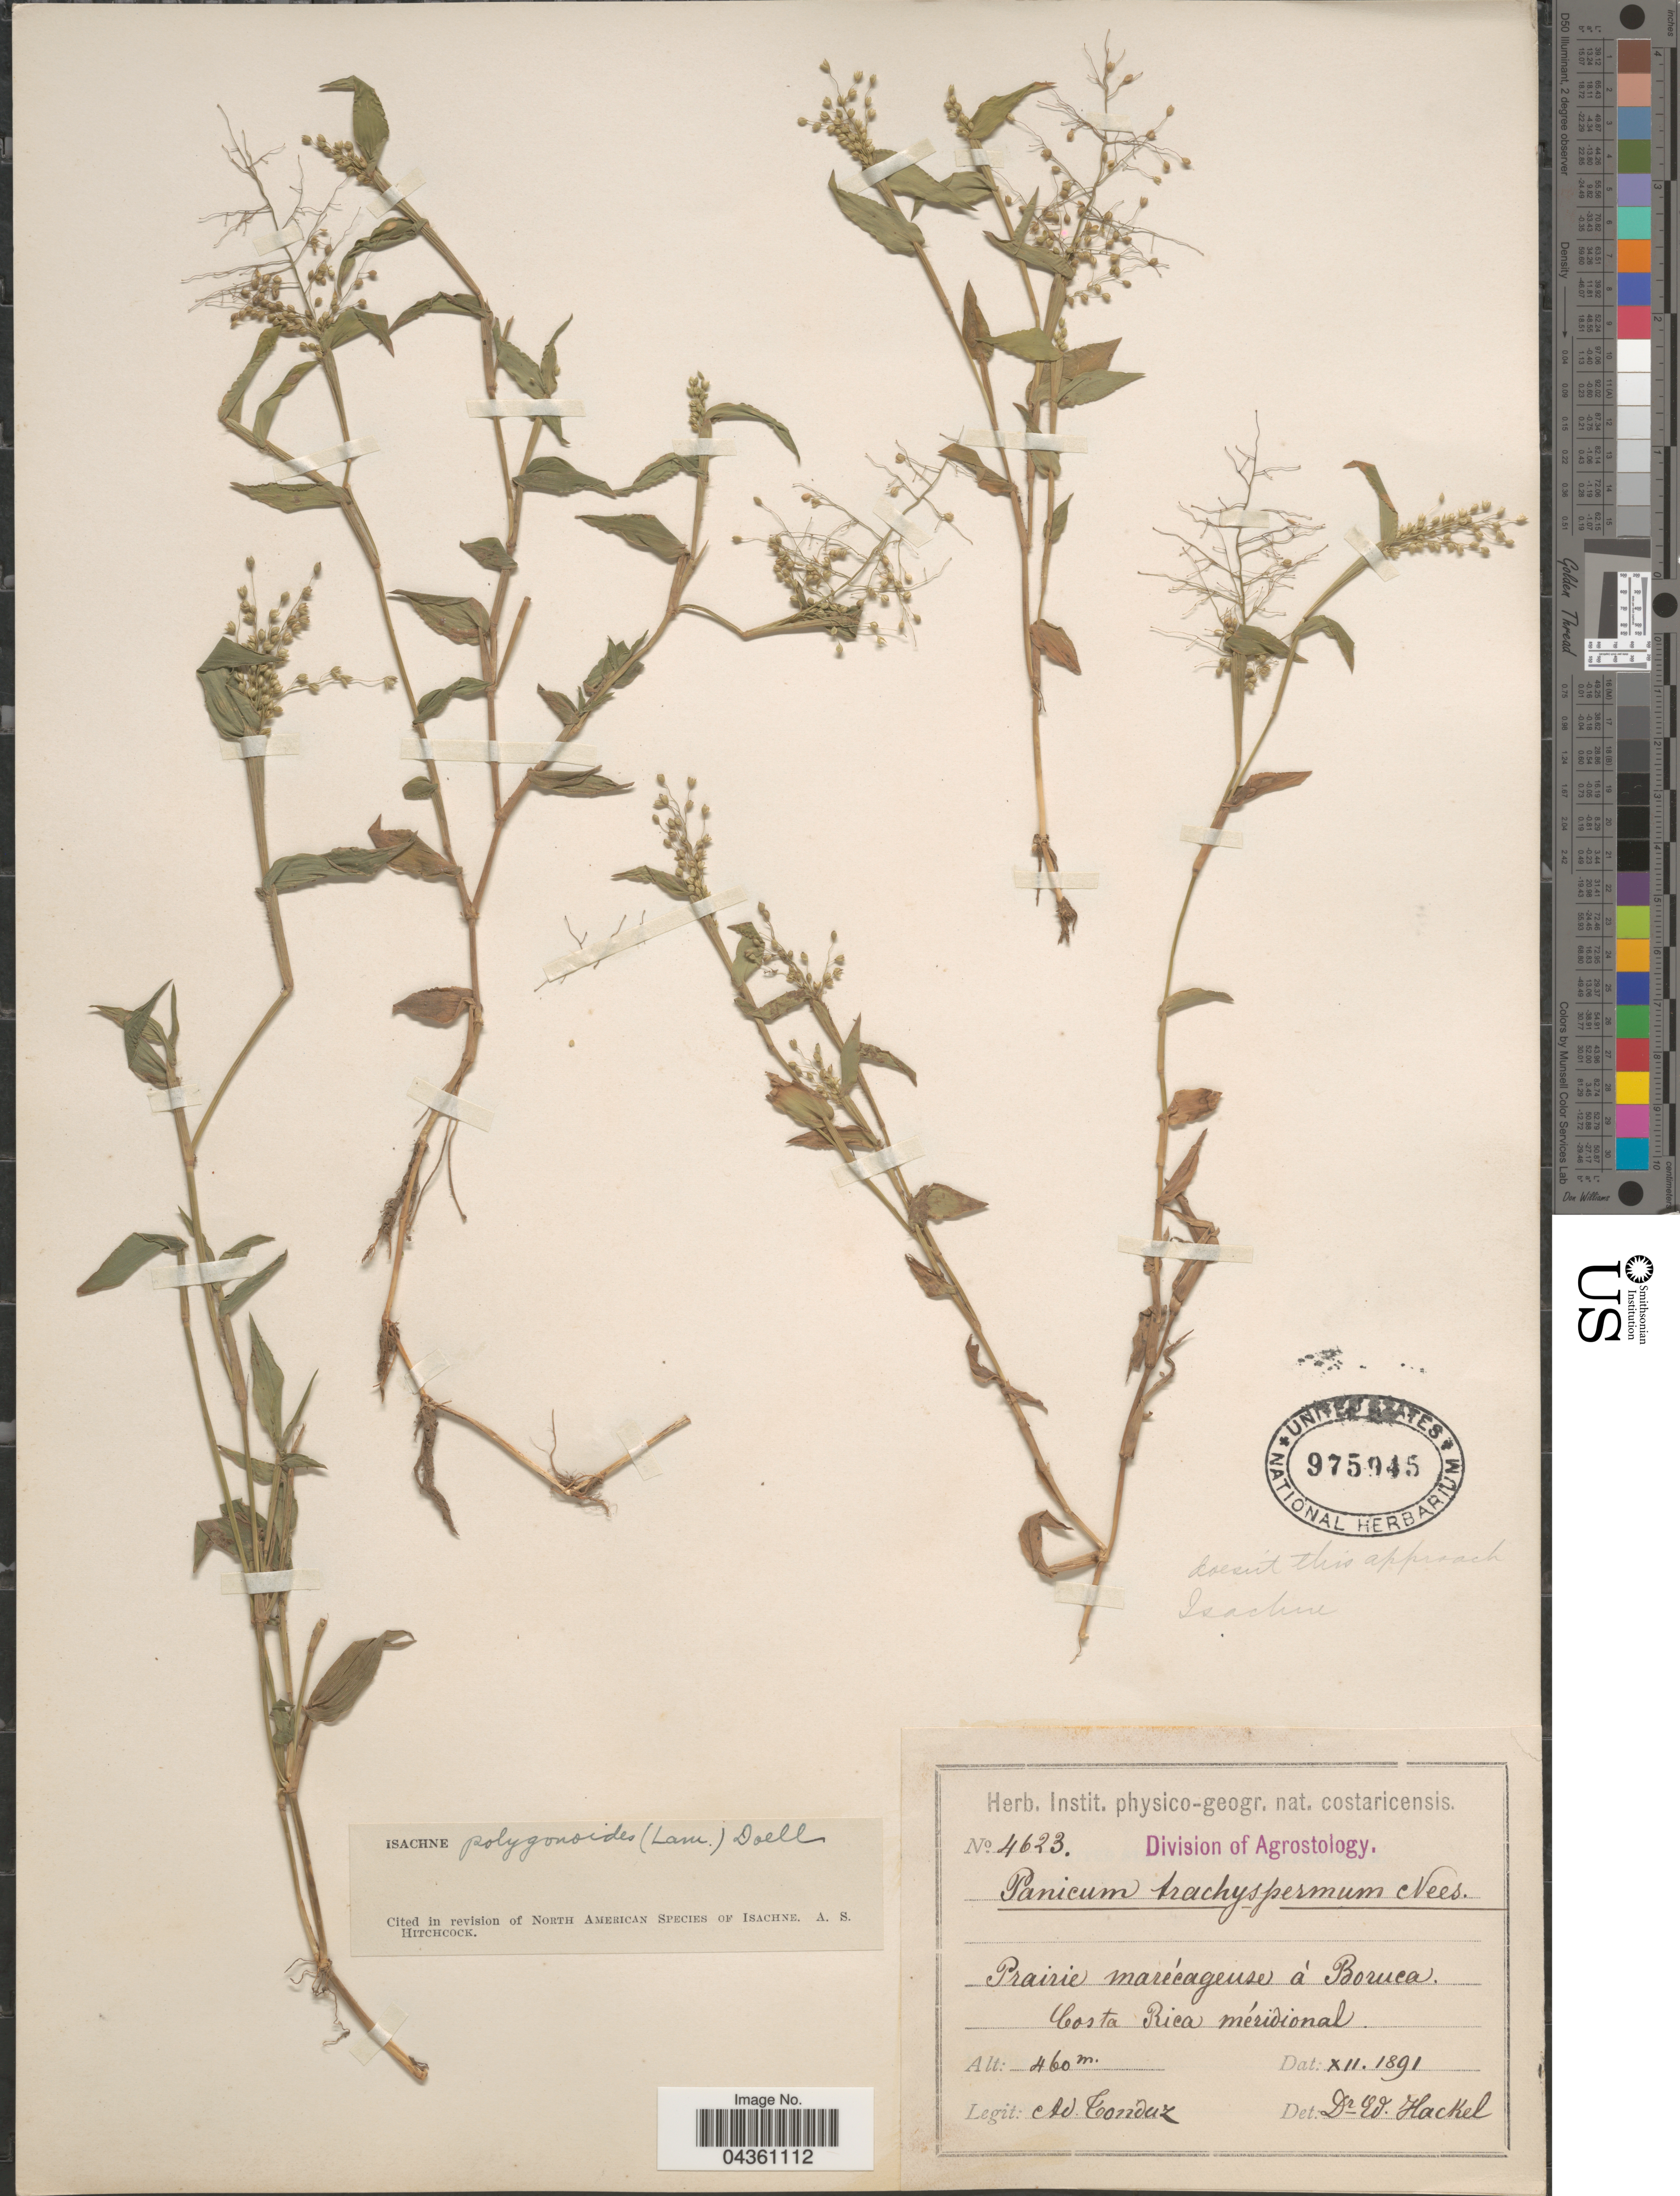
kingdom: Plantae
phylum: Tracheophyta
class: Liliopsida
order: Poales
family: Poaceae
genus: Isachne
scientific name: Isachne polygonoides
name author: (Lam.) Döll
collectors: A. Tonduz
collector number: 4623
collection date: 1891-12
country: Costa Rica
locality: Prairie marécageuse à Boruca. Costa Rica méridional.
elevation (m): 460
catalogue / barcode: US 975945